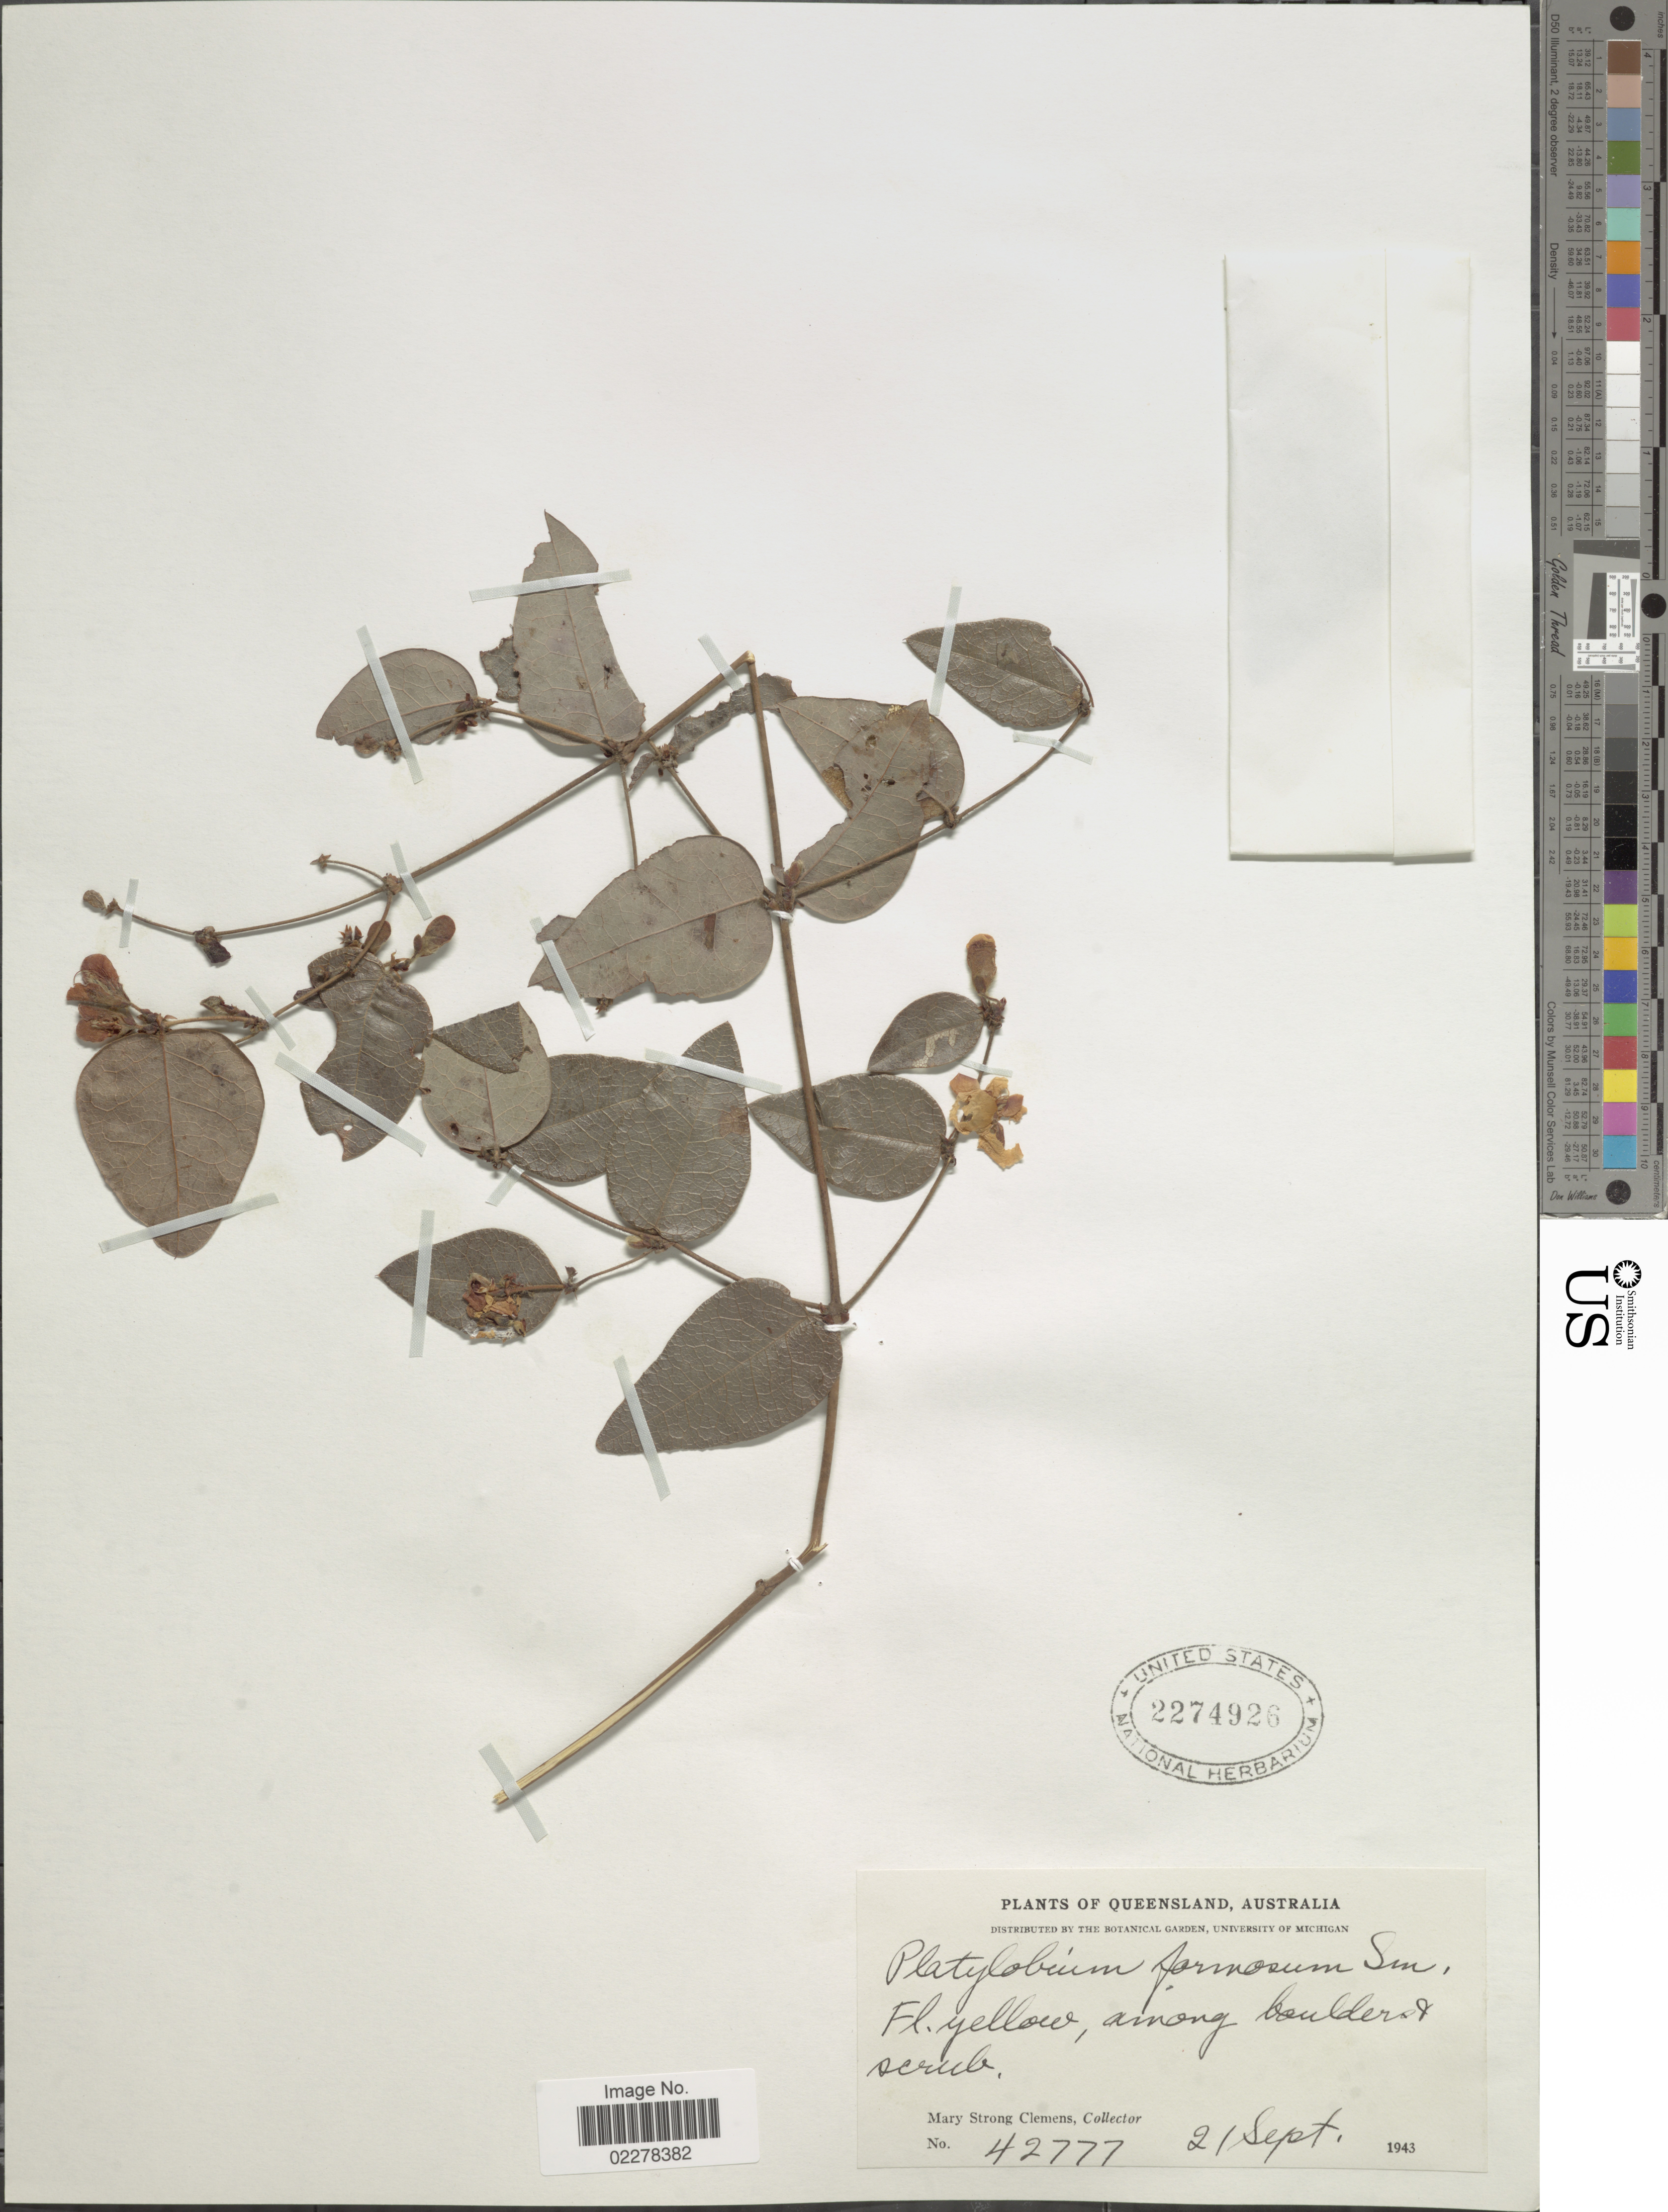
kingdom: Plantae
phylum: Tracheophyta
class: Magnoliopsida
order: Fabales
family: Fabaceae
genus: Platylobium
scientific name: Platylobium formosum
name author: Sm.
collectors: M. S. Clemens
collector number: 42777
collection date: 1943-09-21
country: Australia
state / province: Queensland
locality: Among boulders & scrub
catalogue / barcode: US 2274926